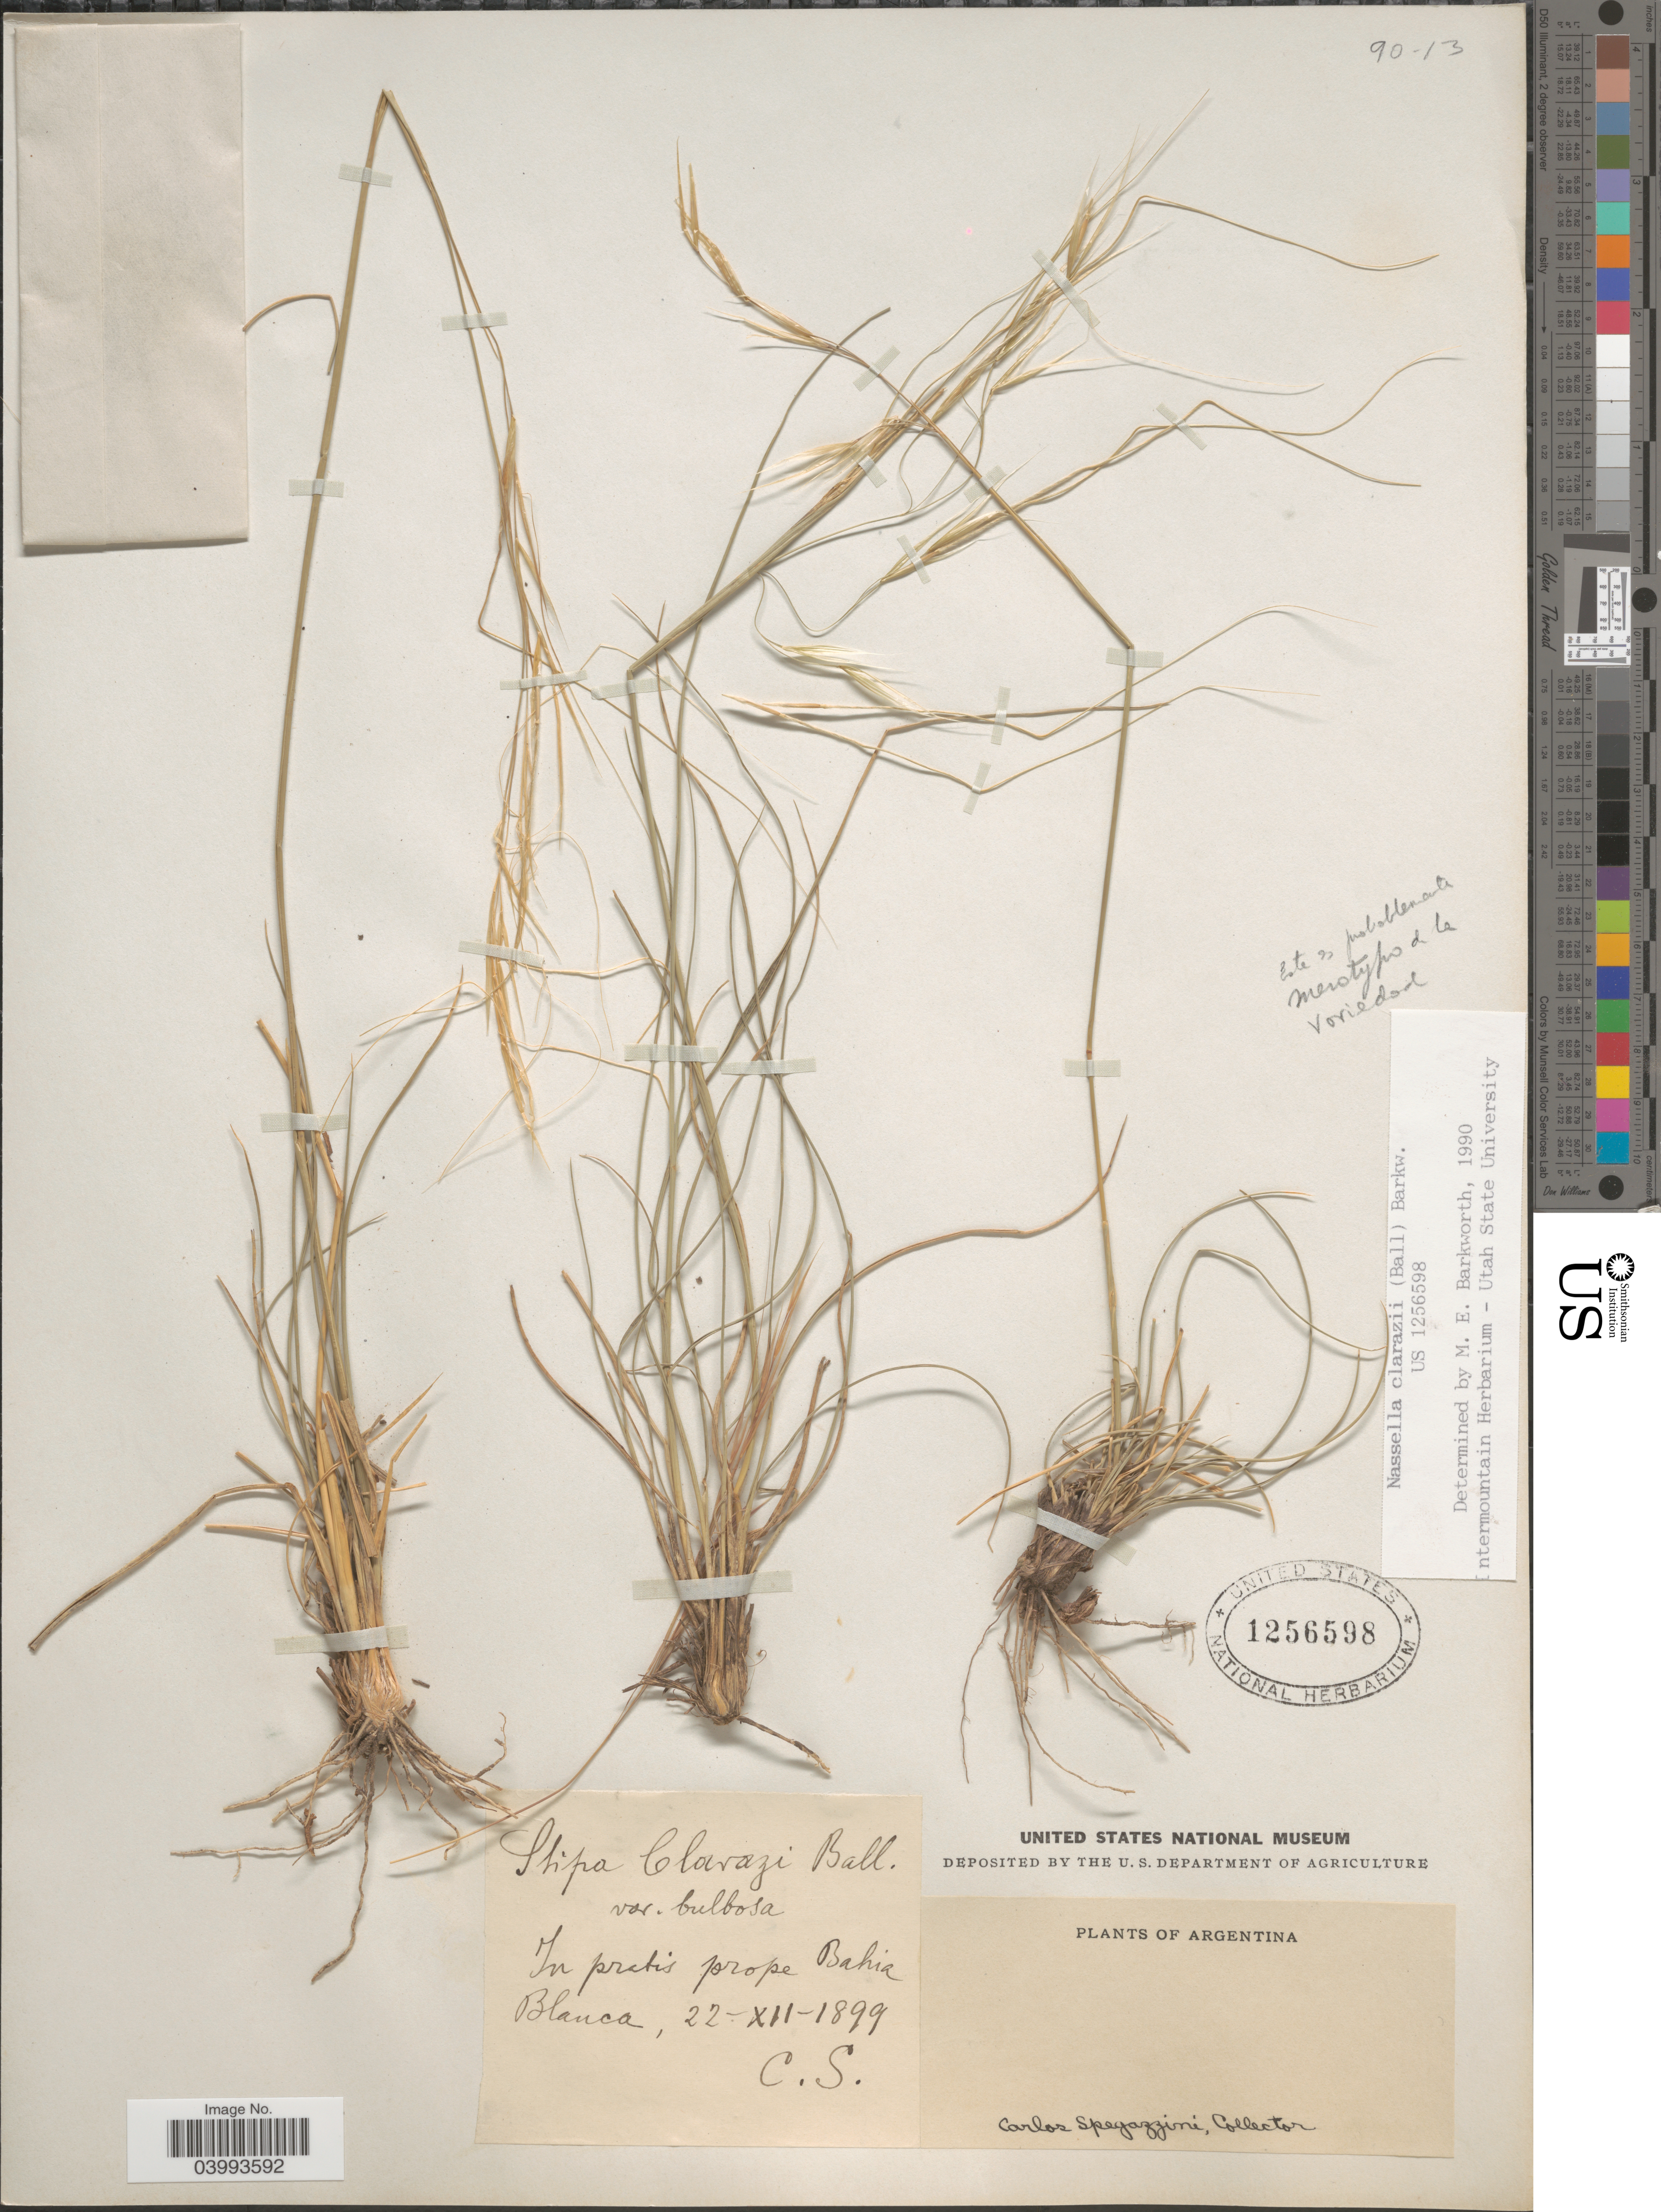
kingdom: Plantae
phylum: Tracheophyta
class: Liliopsida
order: Poales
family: Poaceae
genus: Nassella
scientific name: Nassella clarazii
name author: (Ball) Barkworth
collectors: C. L. Spegazzini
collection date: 1899-12-22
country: Argentina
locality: In pratis prope Bahia Blanca.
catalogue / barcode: US 1256598